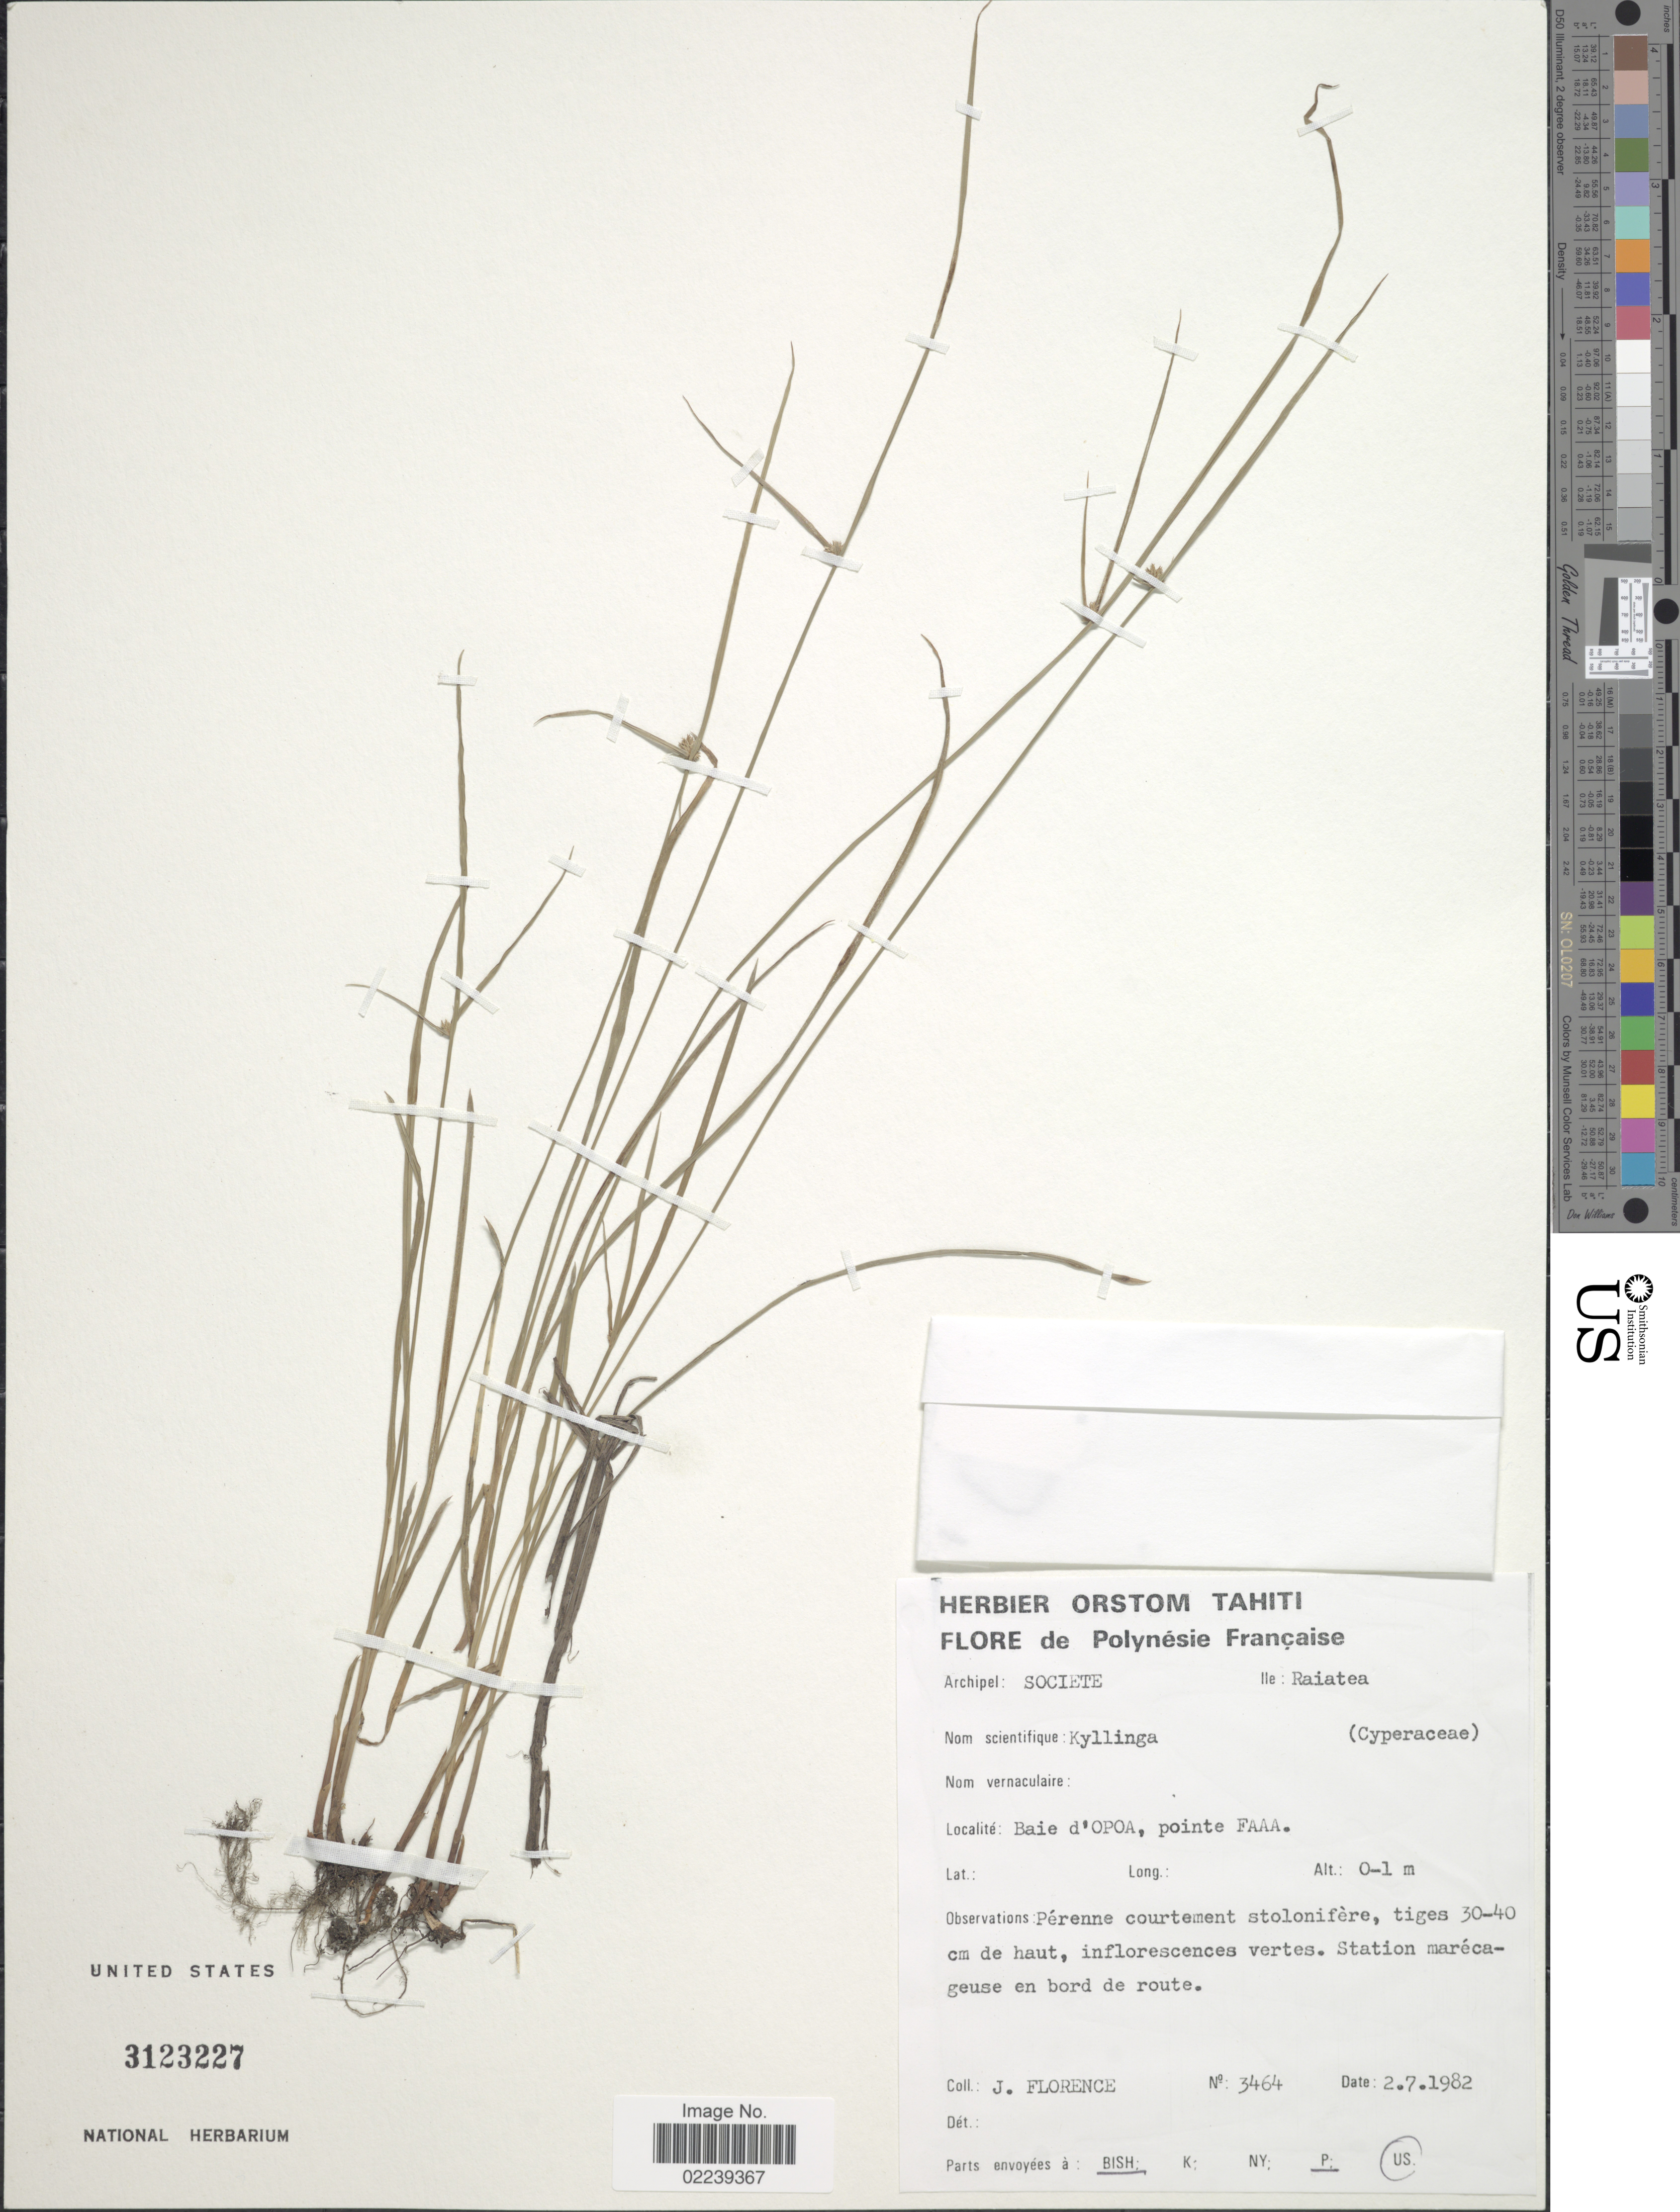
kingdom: Plantae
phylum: Tracheophyta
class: Liliopsida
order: Poales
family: Cyperaceae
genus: Cyperus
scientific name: Cyperus brevifolius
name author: (Rottb.) Hassk.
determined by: Strong, M. T., (US), Smithsonian Institution - National Museum of Natural History (UNITED STATES)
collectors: J. Florence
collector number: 3464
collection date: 1982-07-02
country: French Polynesia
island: Raiatea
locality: Archipel: Societe, Ile Raiatea, baie d'Opoa, pointe Faaa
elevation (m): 0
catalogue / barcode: US 3123227